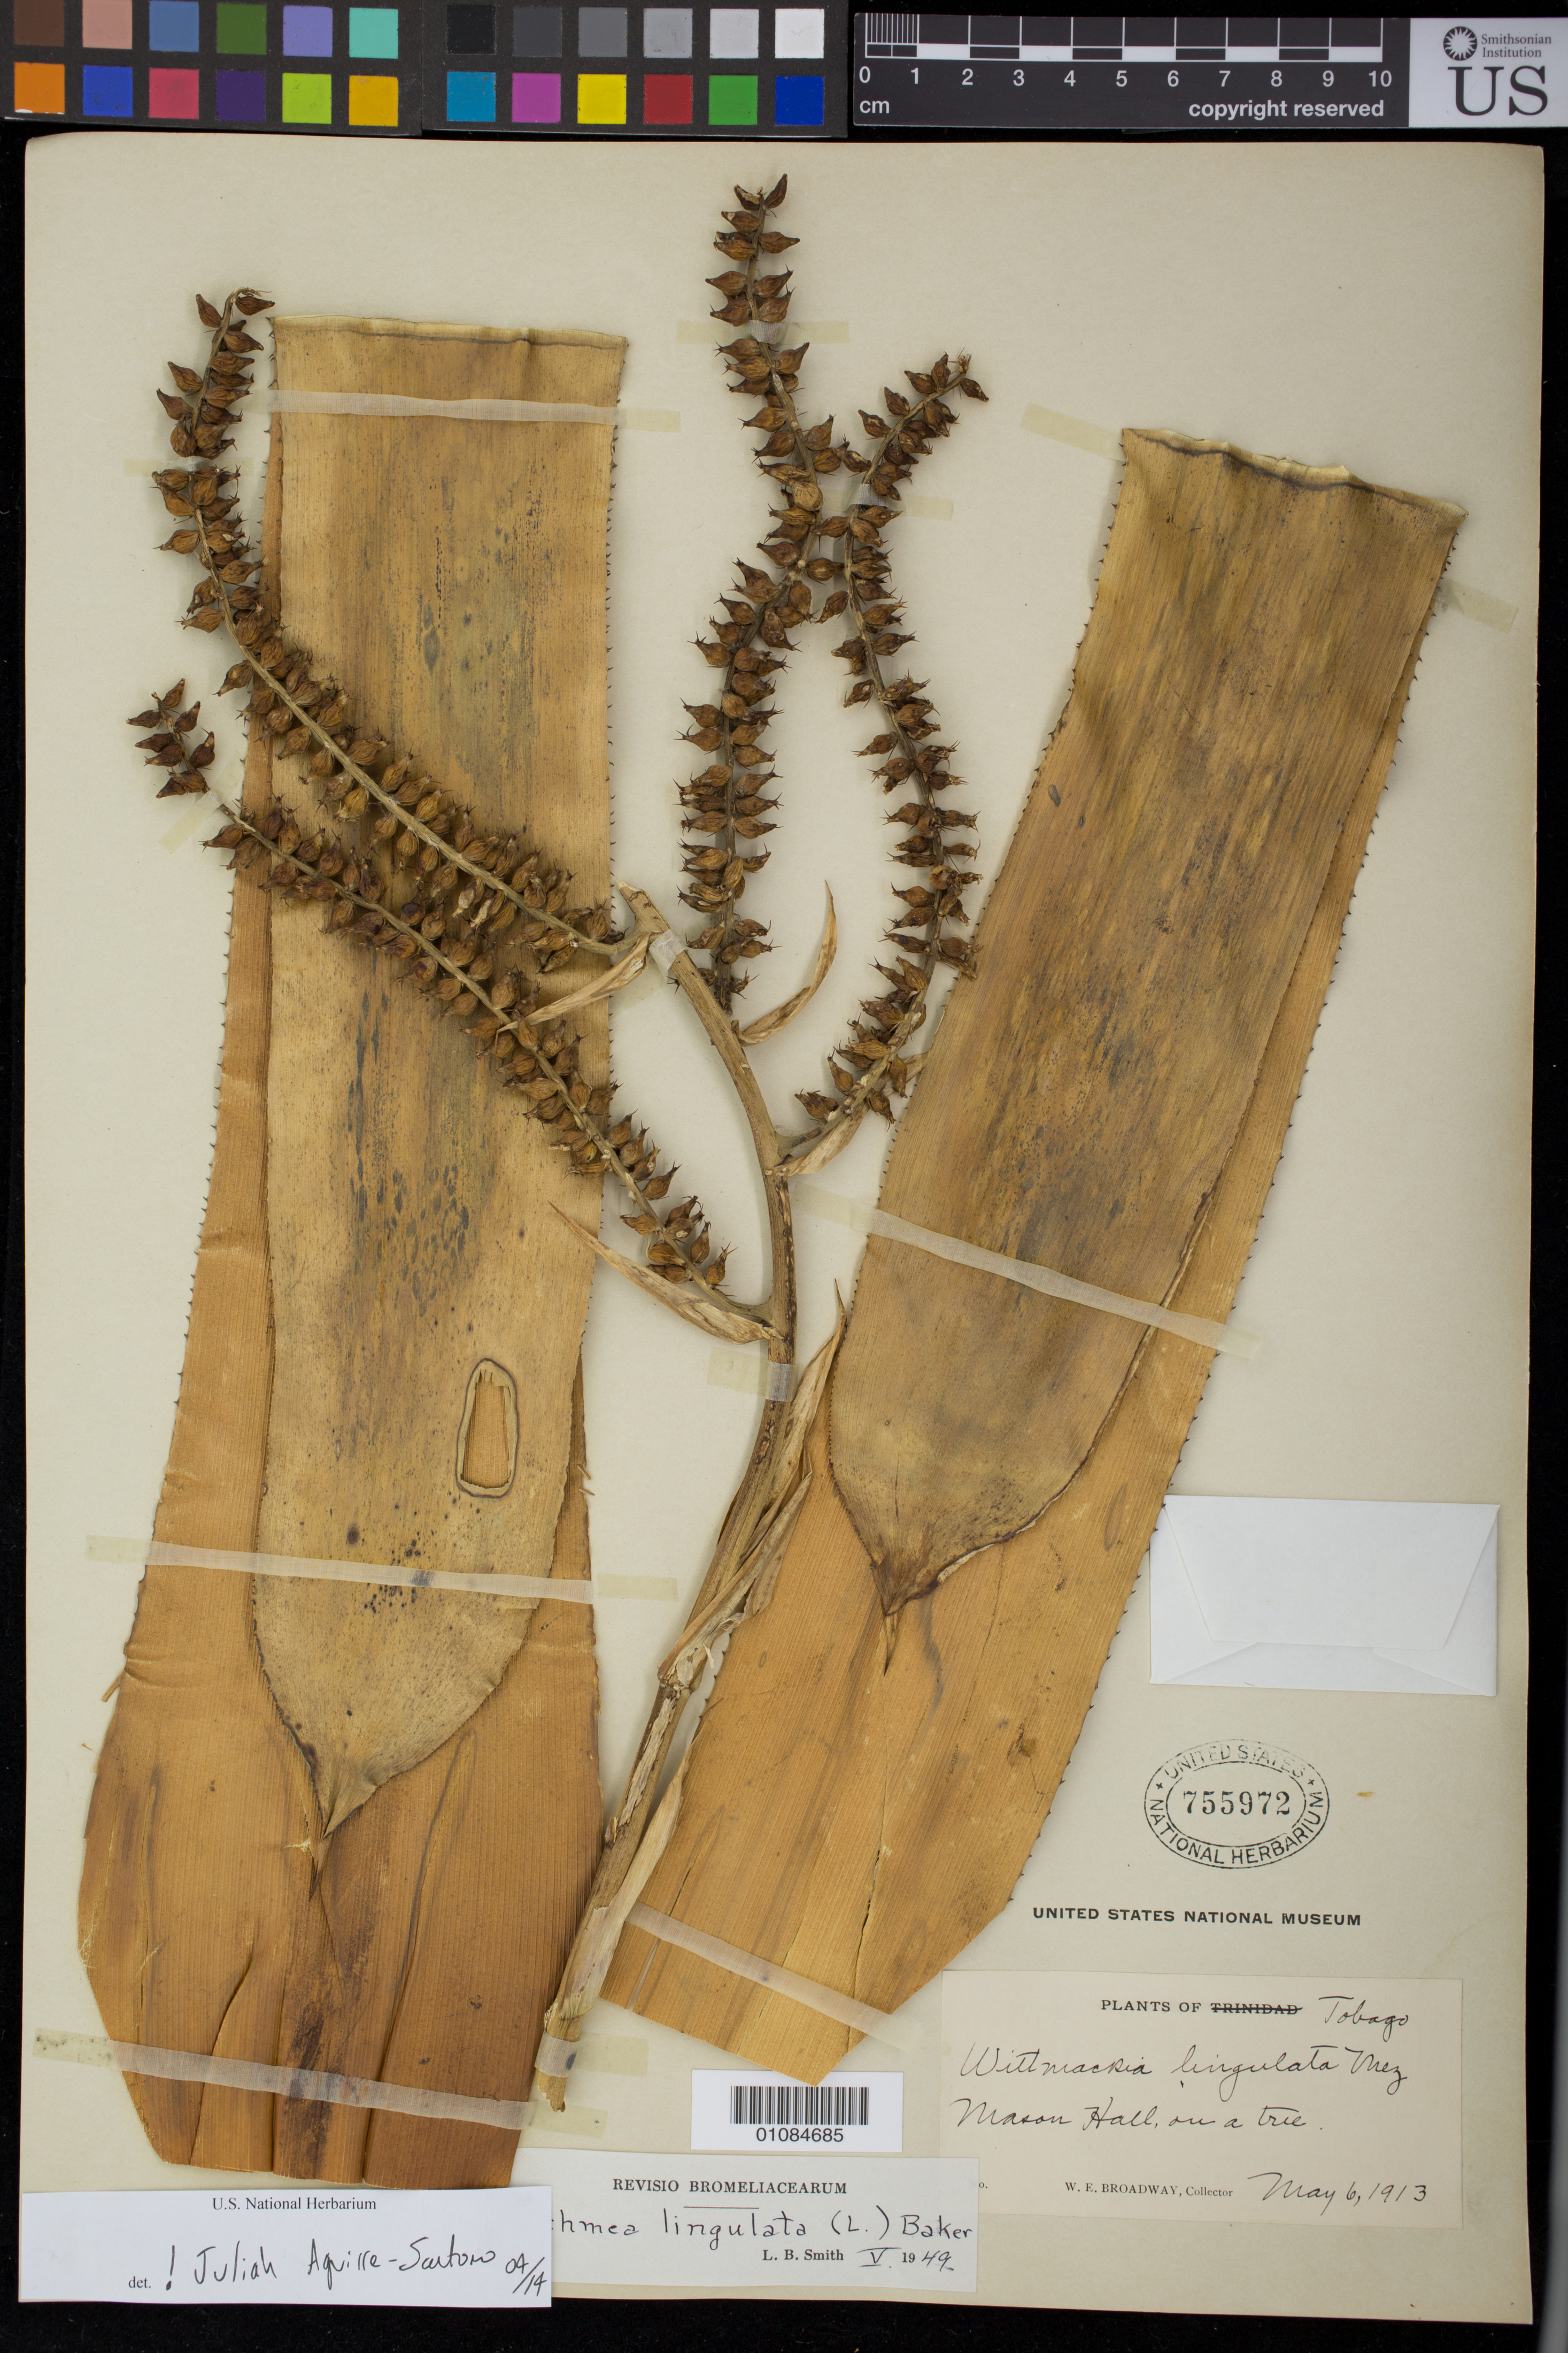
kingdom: Plantae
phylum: Tracheophyta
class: Liliopsida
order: Poales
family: Bromeliaceae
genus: Wittmackia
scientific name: Wittmackia lingulata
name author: (L.) Mez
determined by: Strong, Mark T., (BOT), Smithsonian Institution - National Museum of Natural History (UNITED STATES)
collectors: W. E. Broadway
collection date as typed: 06 May 1913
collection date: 1913-05-06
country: Trinidad and Tobago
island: Tobago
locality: Mason Hall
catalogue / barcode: US 755972